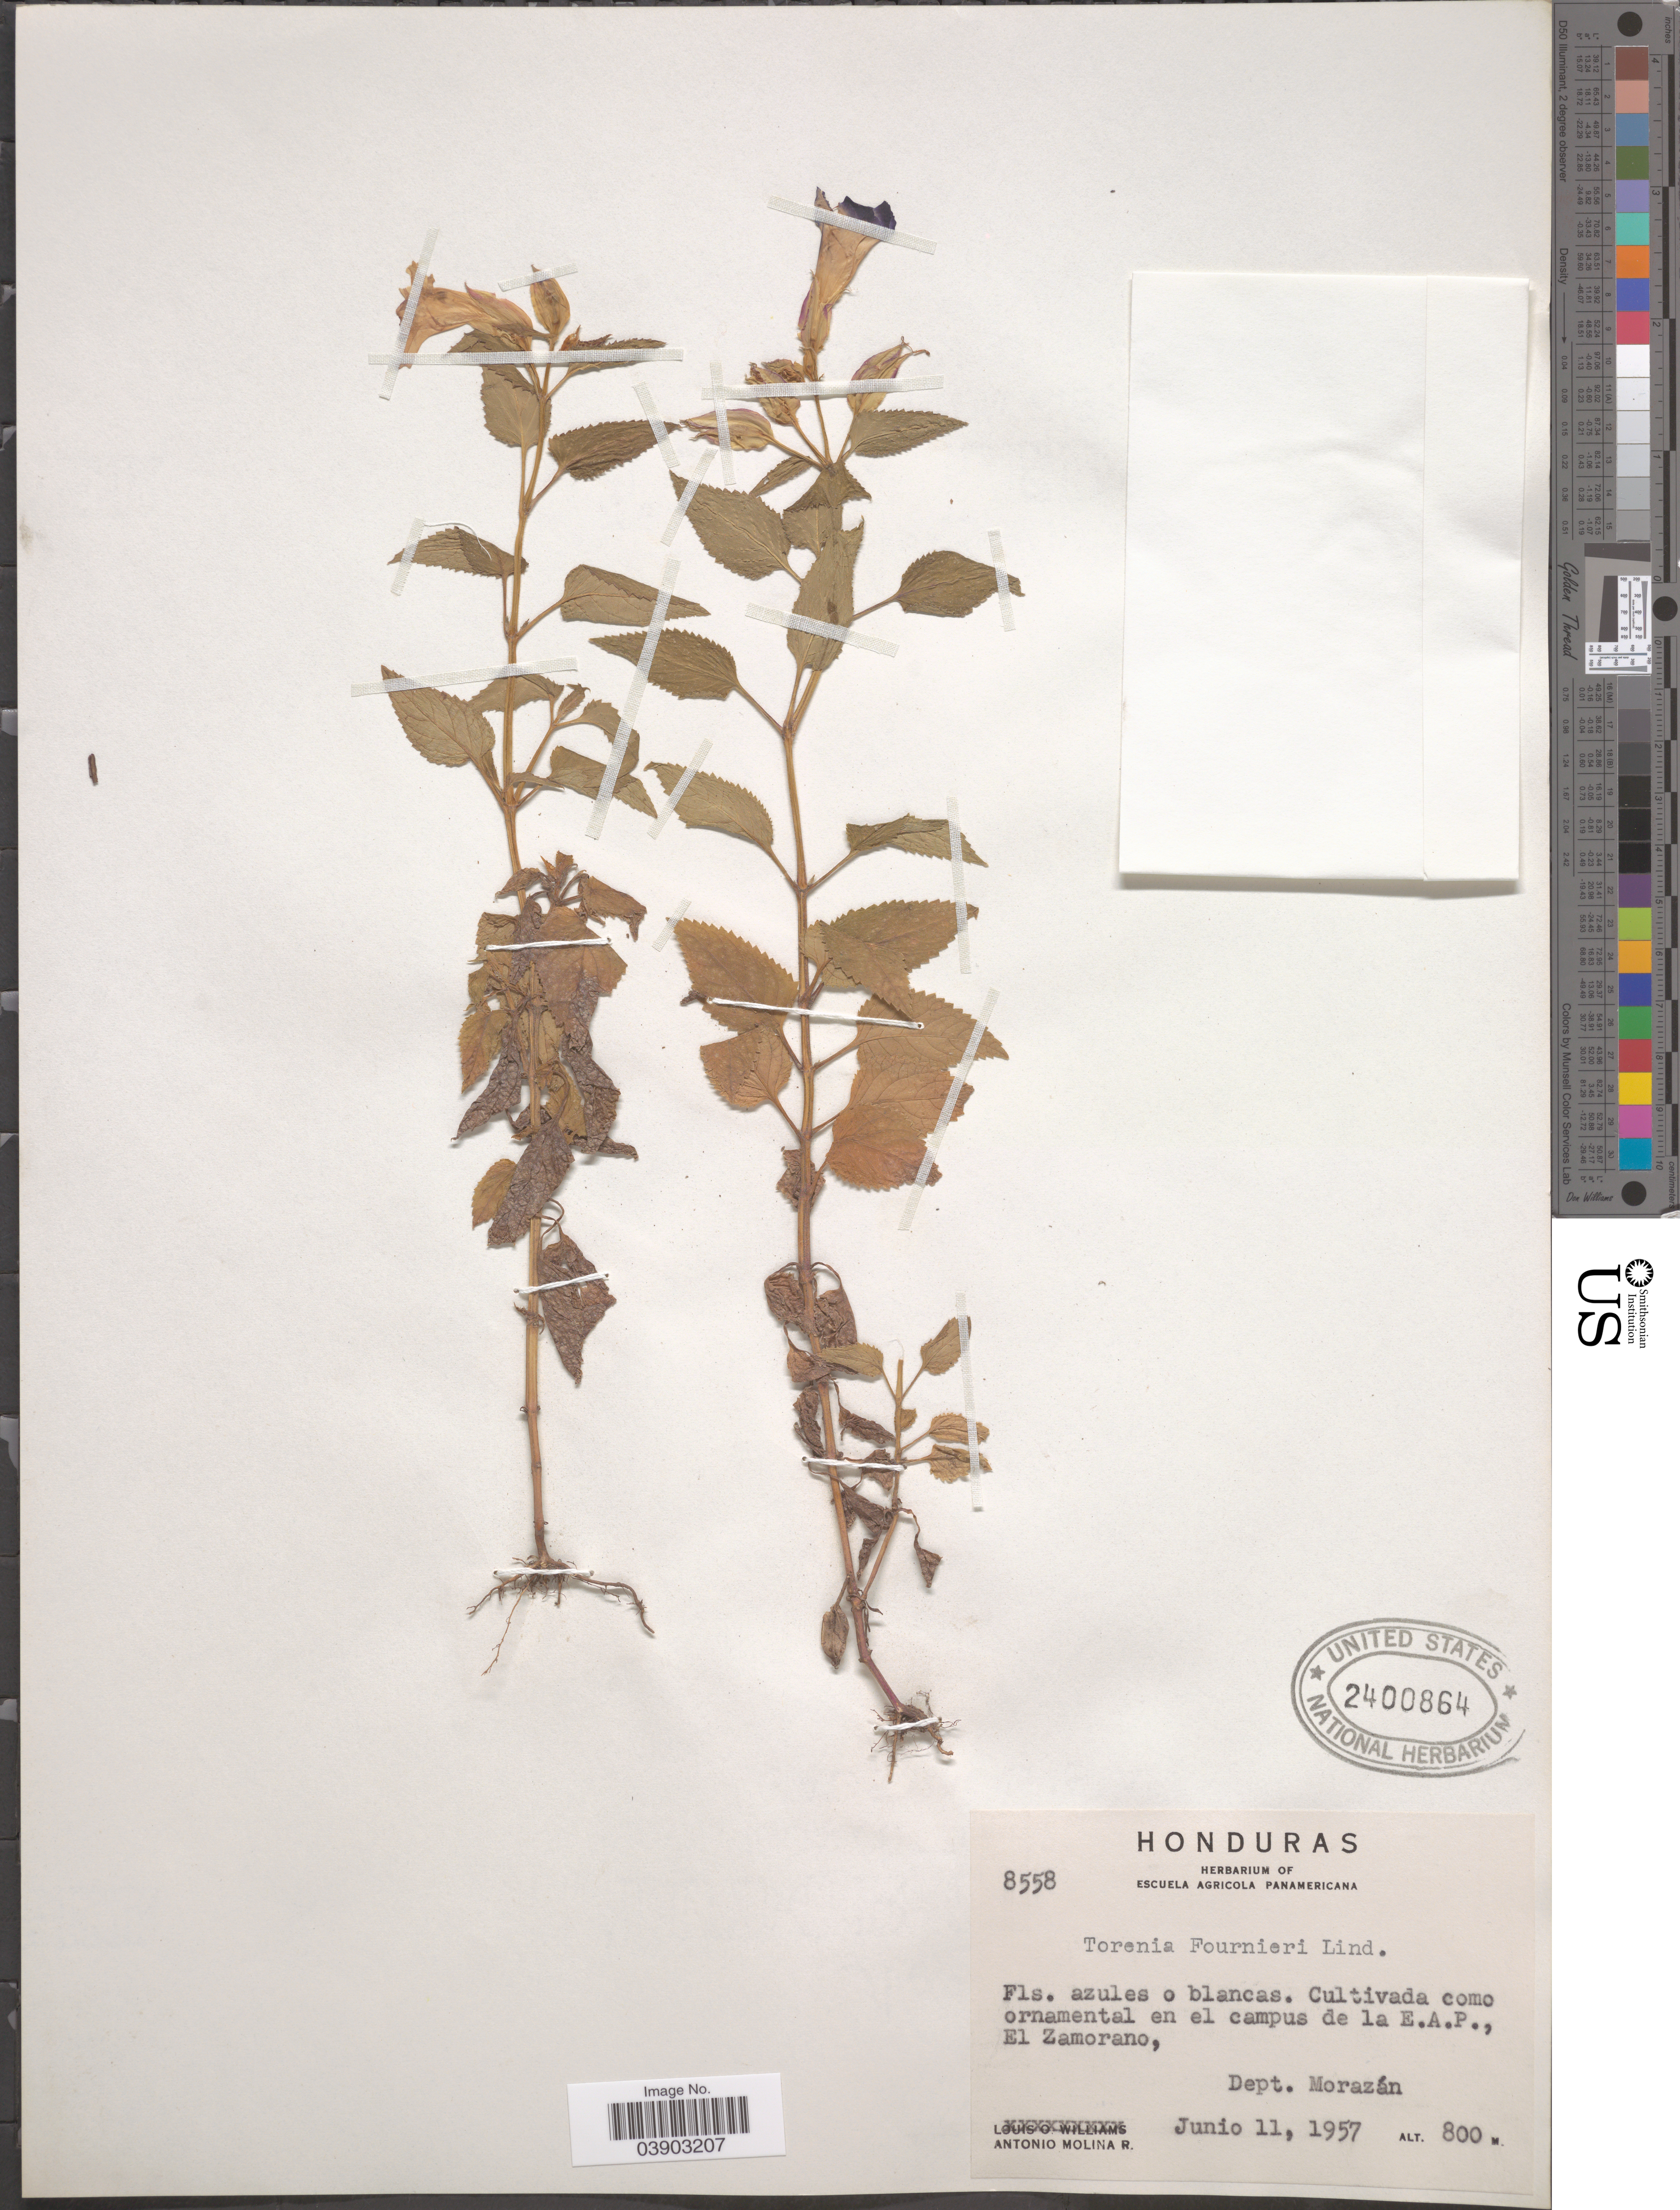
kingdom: Plantae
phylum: Tracheophyta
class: Magnoliopsida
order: Lamiales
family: Linderniaceae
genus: Torenia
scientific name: Torenia fournieri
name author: Linden ex E. Fourn.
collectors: A. Molina R.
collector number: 8558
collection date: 1957-06-11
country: Honduras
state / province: Fco. Morazán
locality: Cultivada como ornamental en el campus de la E.A.P., El Zamorano, Dept. Morazán.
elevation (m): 800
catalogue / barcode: US 2400864